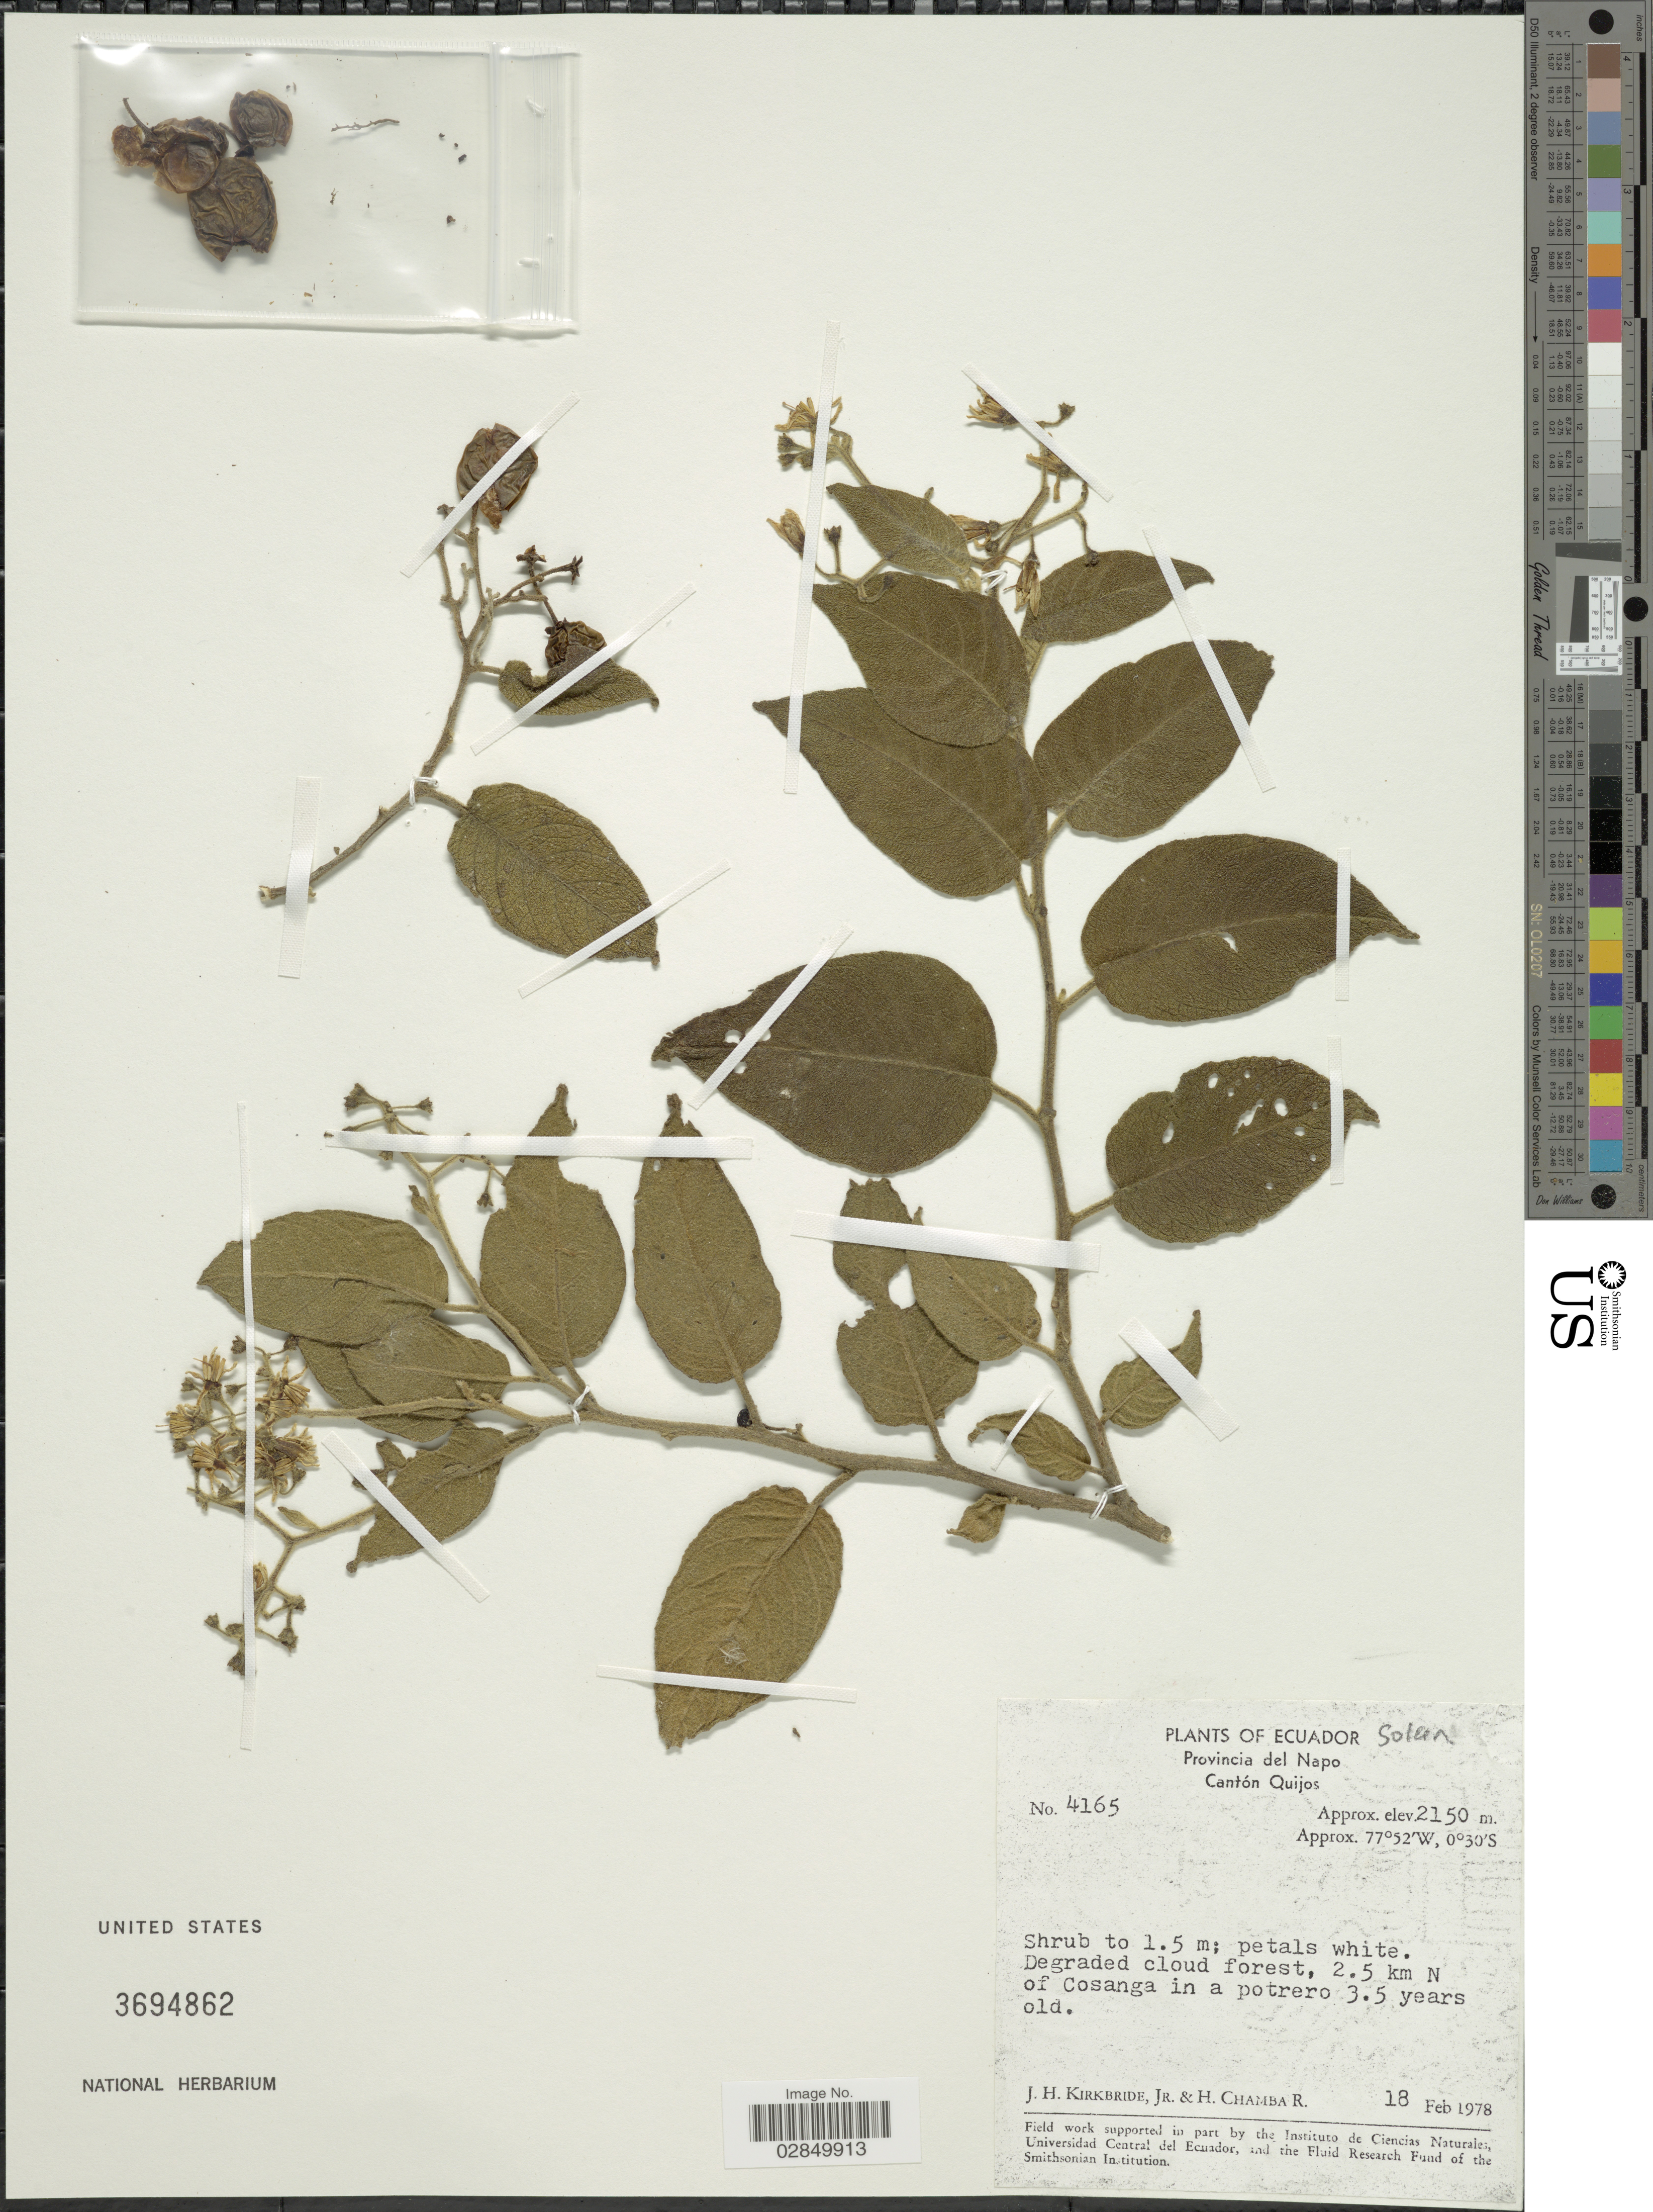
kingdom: Plantae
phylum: Tracheophyta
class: Magnoliopsida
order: Solanales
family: Solanaceae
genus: Solanum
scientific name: Solanum aspersum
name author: S. Knapp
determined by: Knapp, S. D.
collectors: J. H. Kirkbride & H. Chamba R.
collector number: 4165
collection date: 1978-02-18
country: Ecuador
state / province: Napo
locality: Provincia del Napo. Cantón Quijos. 2.5 km N of Cosanga in a potrero 3.5 years old.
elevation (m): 2150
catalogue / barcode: US 3694862